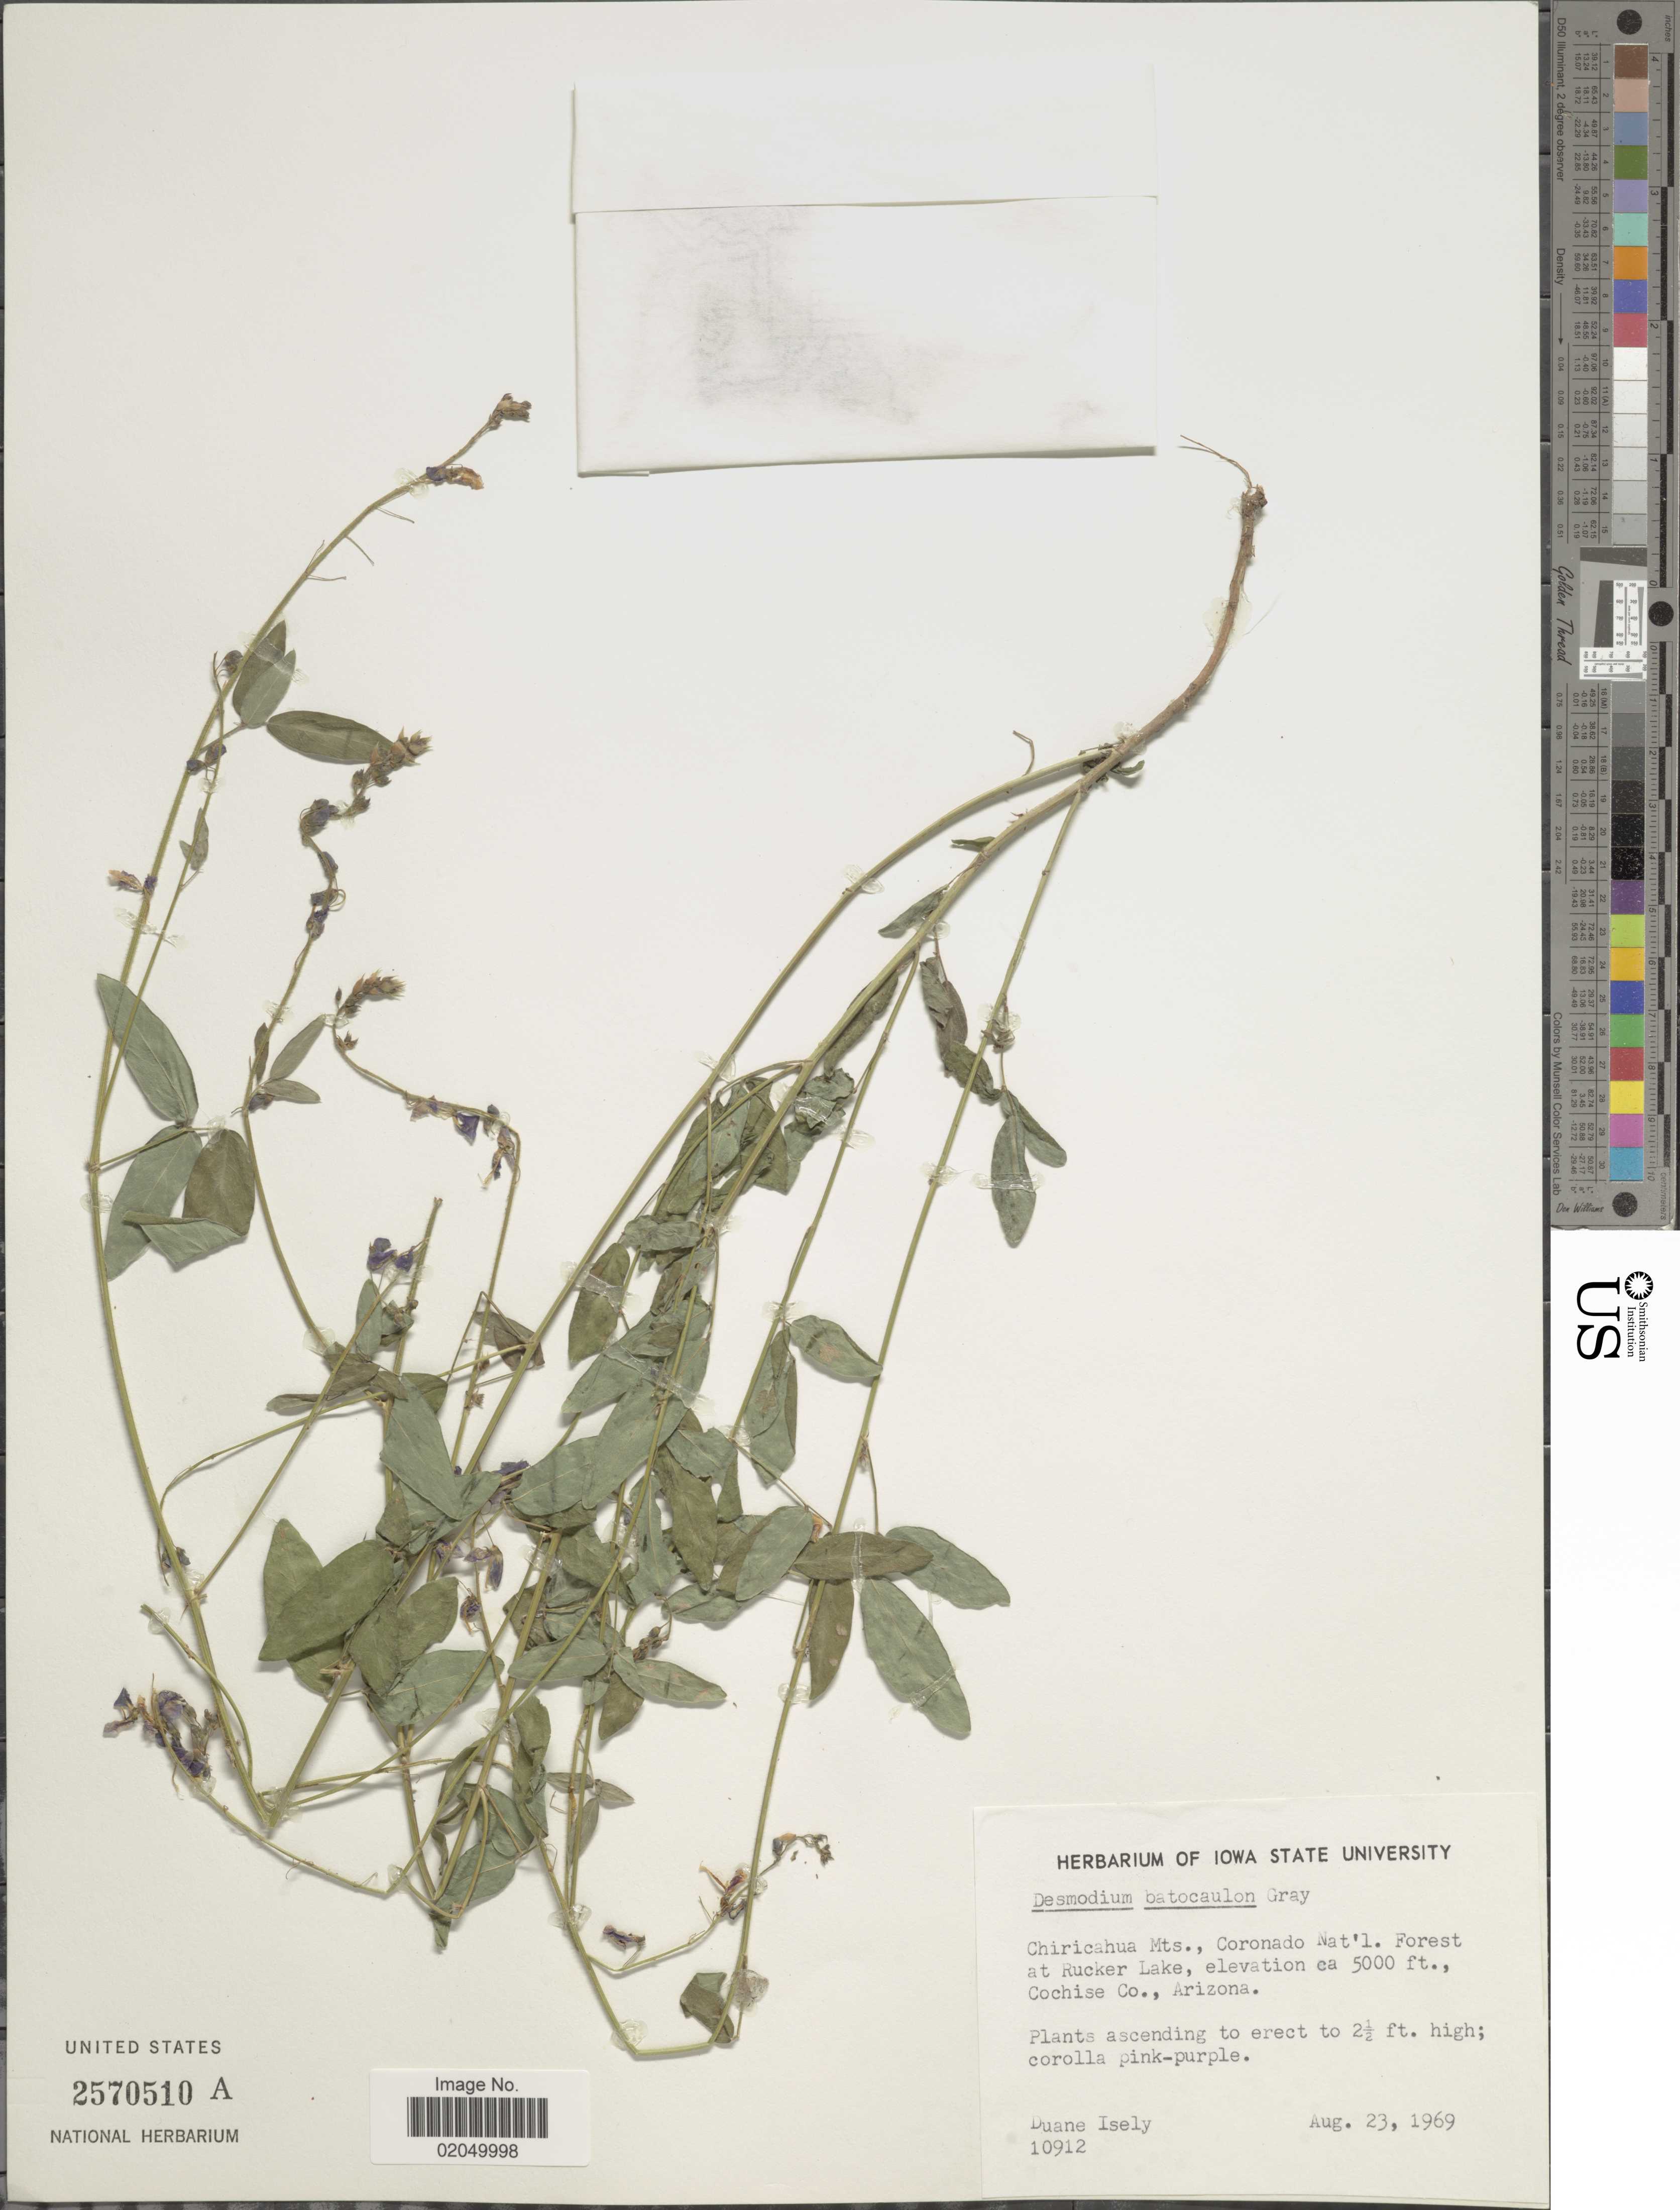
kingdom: Plantae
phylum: Tracheophyta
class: Magnoliopsida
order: Fabales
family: Fabaceae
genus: Desmodium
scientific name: Desmodium batocaulon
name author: A. Gray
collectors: D. Isely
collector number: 10912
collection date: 1969-08-23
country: United States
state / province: Arizona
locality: Chiricahua Mts., Coronado Nat'l Forest at Rucker Lake, Cochise Co.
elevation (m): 1524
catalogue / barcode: US 2570510A